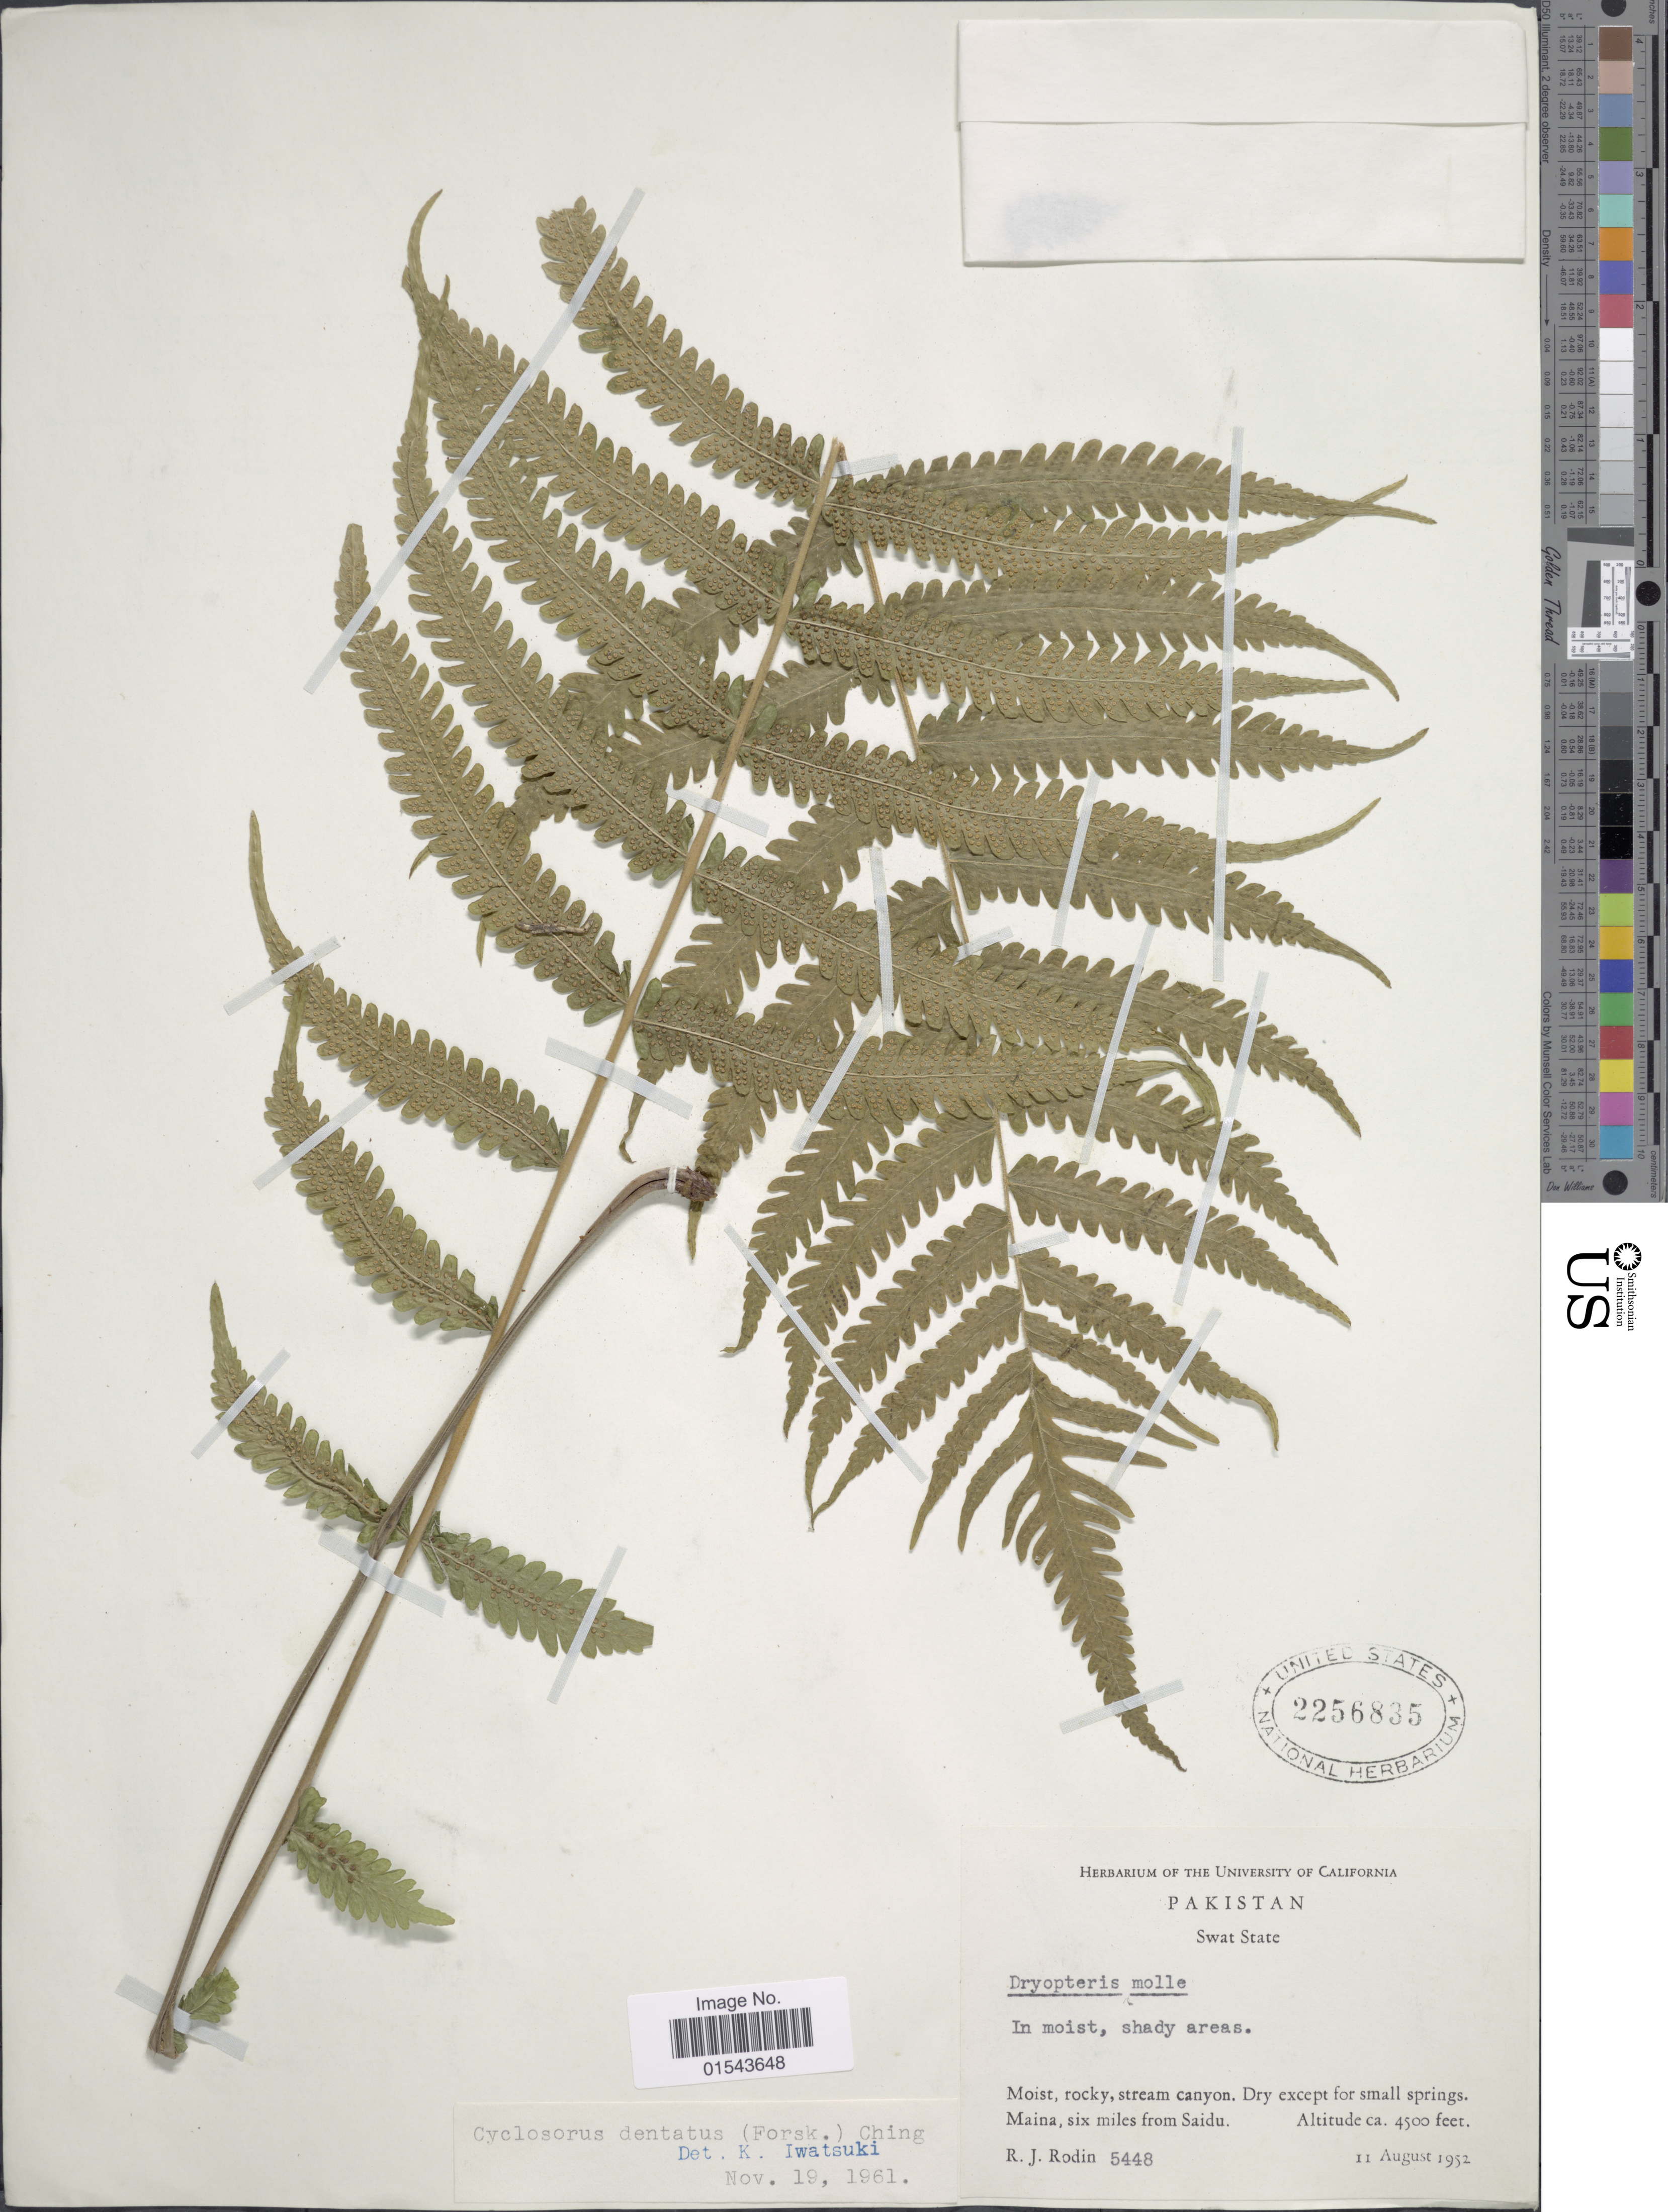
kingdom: Plantae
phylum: Tracheophyta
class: Polypodiopsida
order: Polypodiales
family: Thelypteridaceae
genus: Christella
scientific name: Christella dentata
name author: (Forssk.) Brownsey & Jermy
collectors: R. J. Rodin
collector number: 5448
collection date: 1952-08-11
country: Pakistan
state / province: Khyber Pakhtunkhwa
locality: Swat State. Maina, six miles from Saidu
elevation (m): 1372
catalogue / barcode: US 2256835